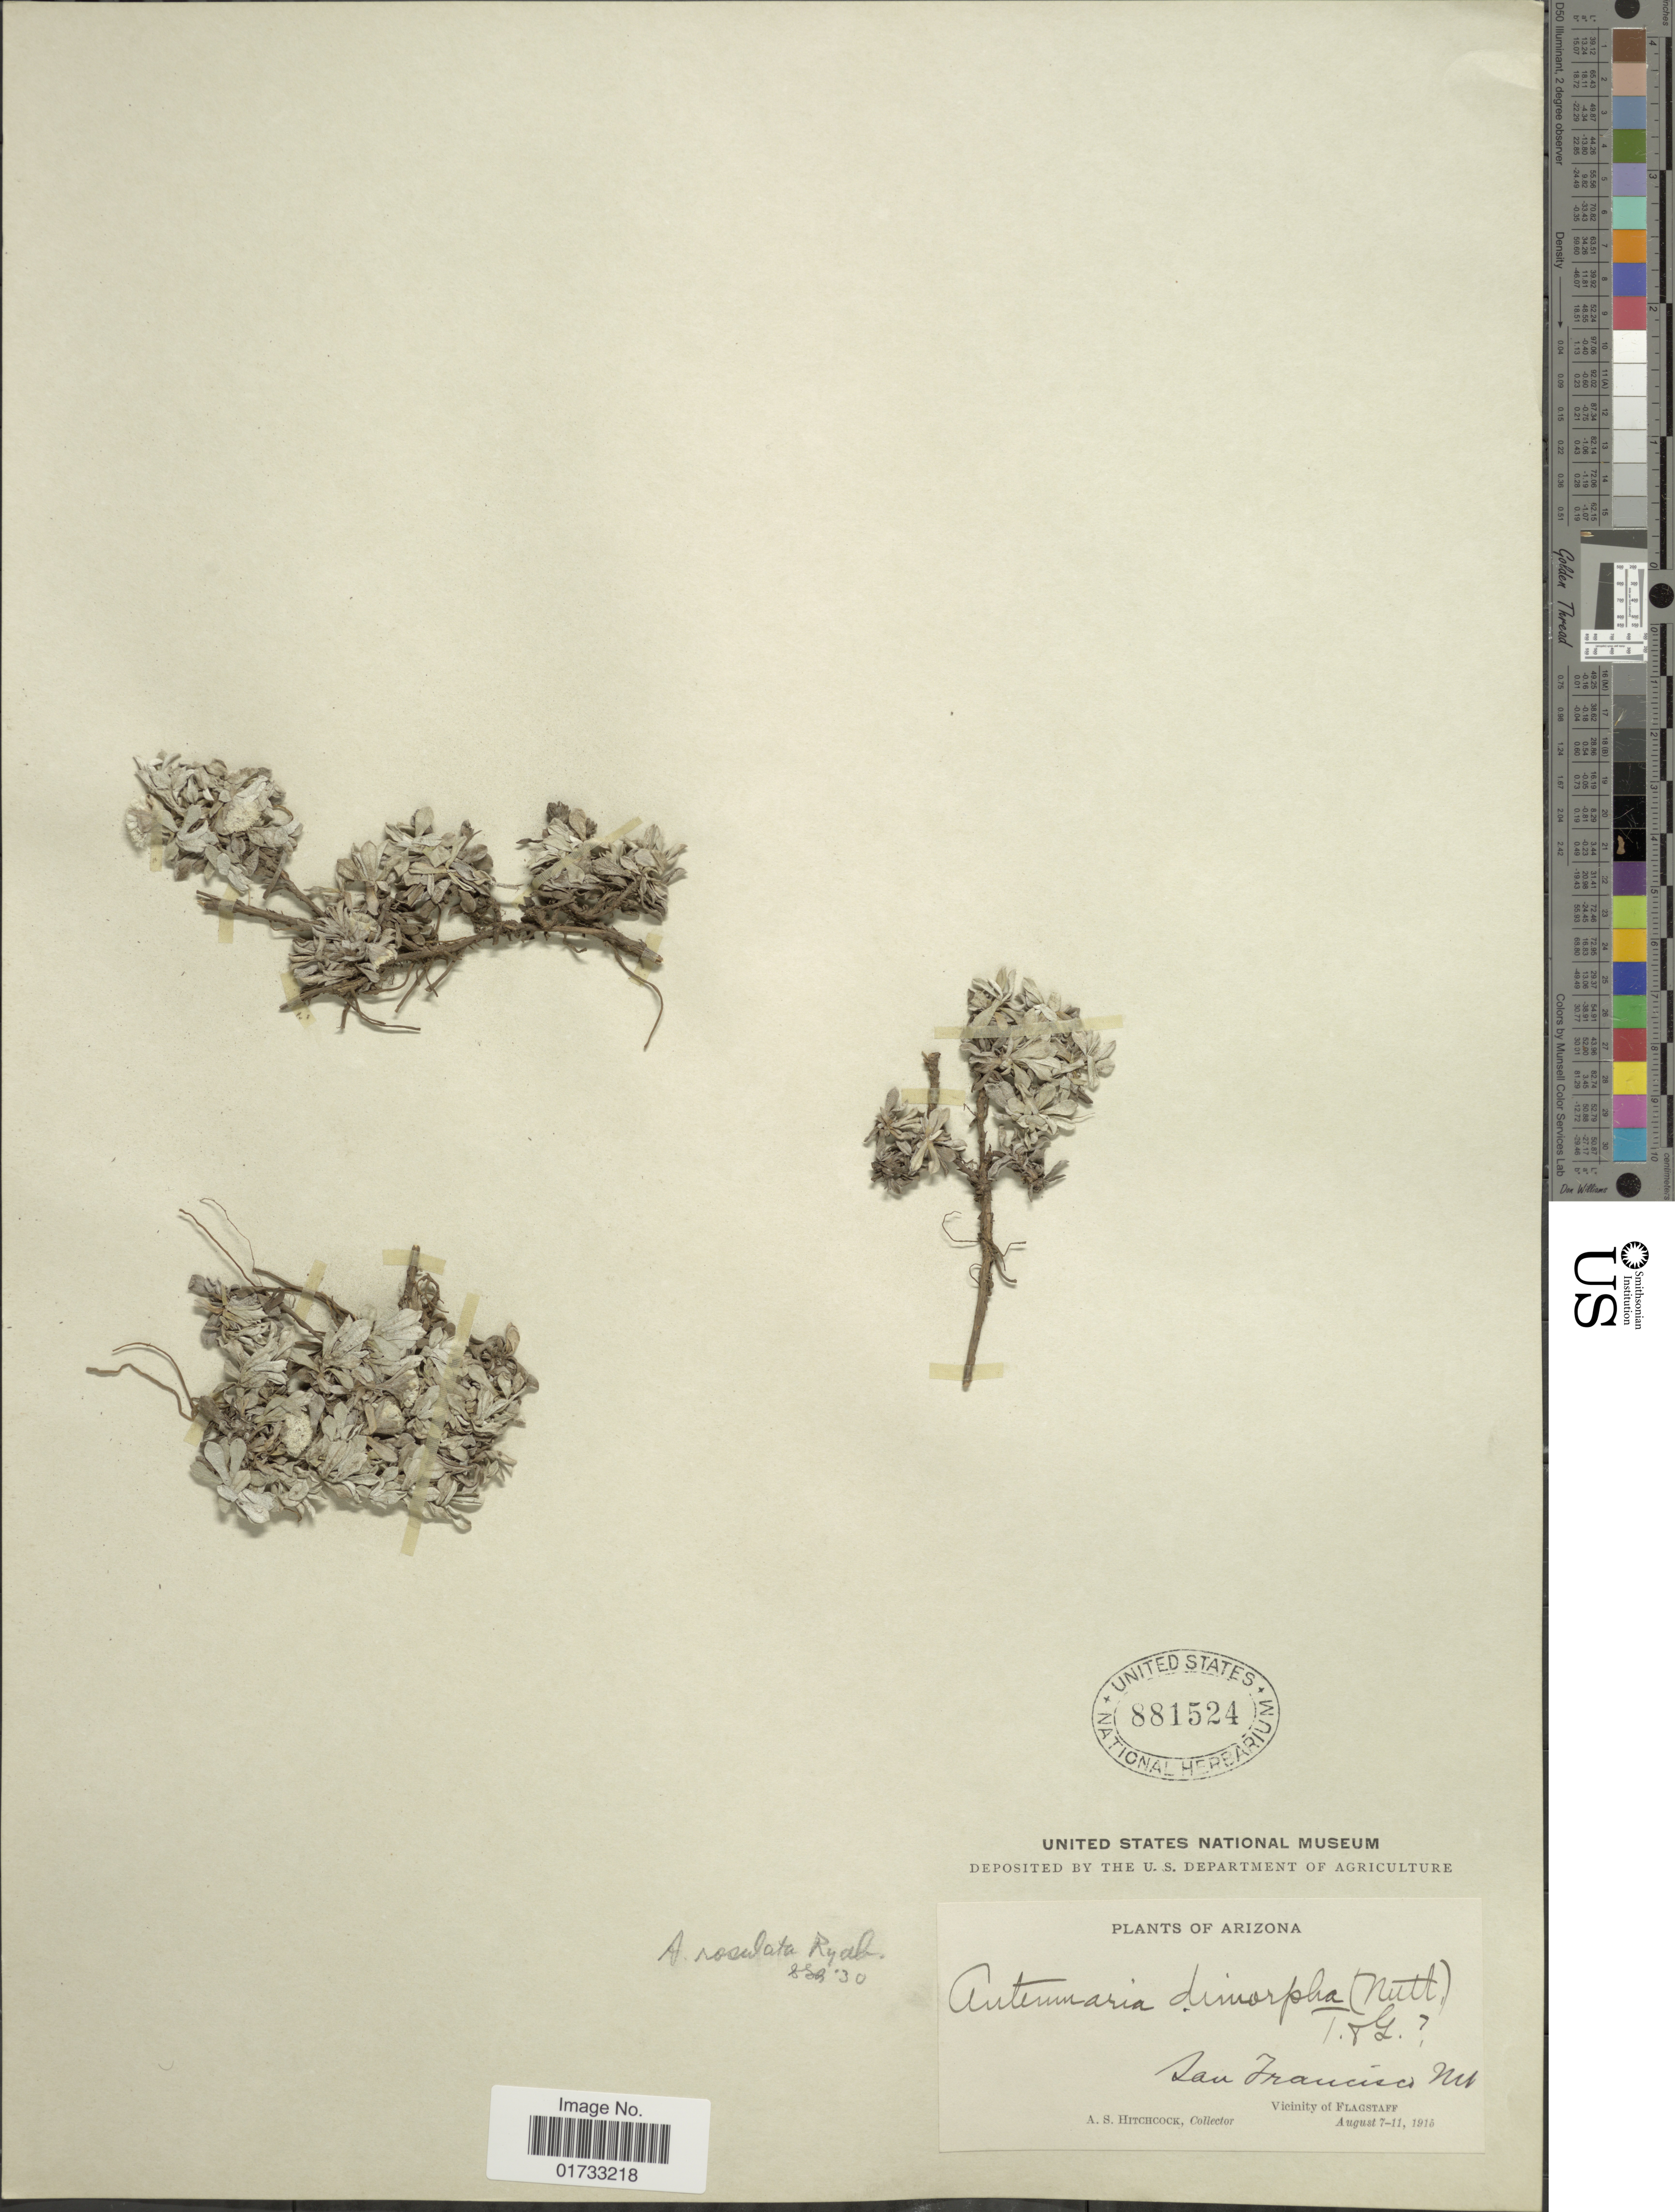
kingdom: Plantae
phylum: Tracheophyta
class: Magnoliopsida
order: Asterales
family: Asteraceae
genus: Antennaria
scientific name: Antennaria rosulata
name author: Rydb.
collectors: A. S. Hitchcock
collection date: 1915-08-07/1915-08-11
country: United States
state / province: Arizona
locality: San Francisco Mt.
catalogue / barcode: US 881524